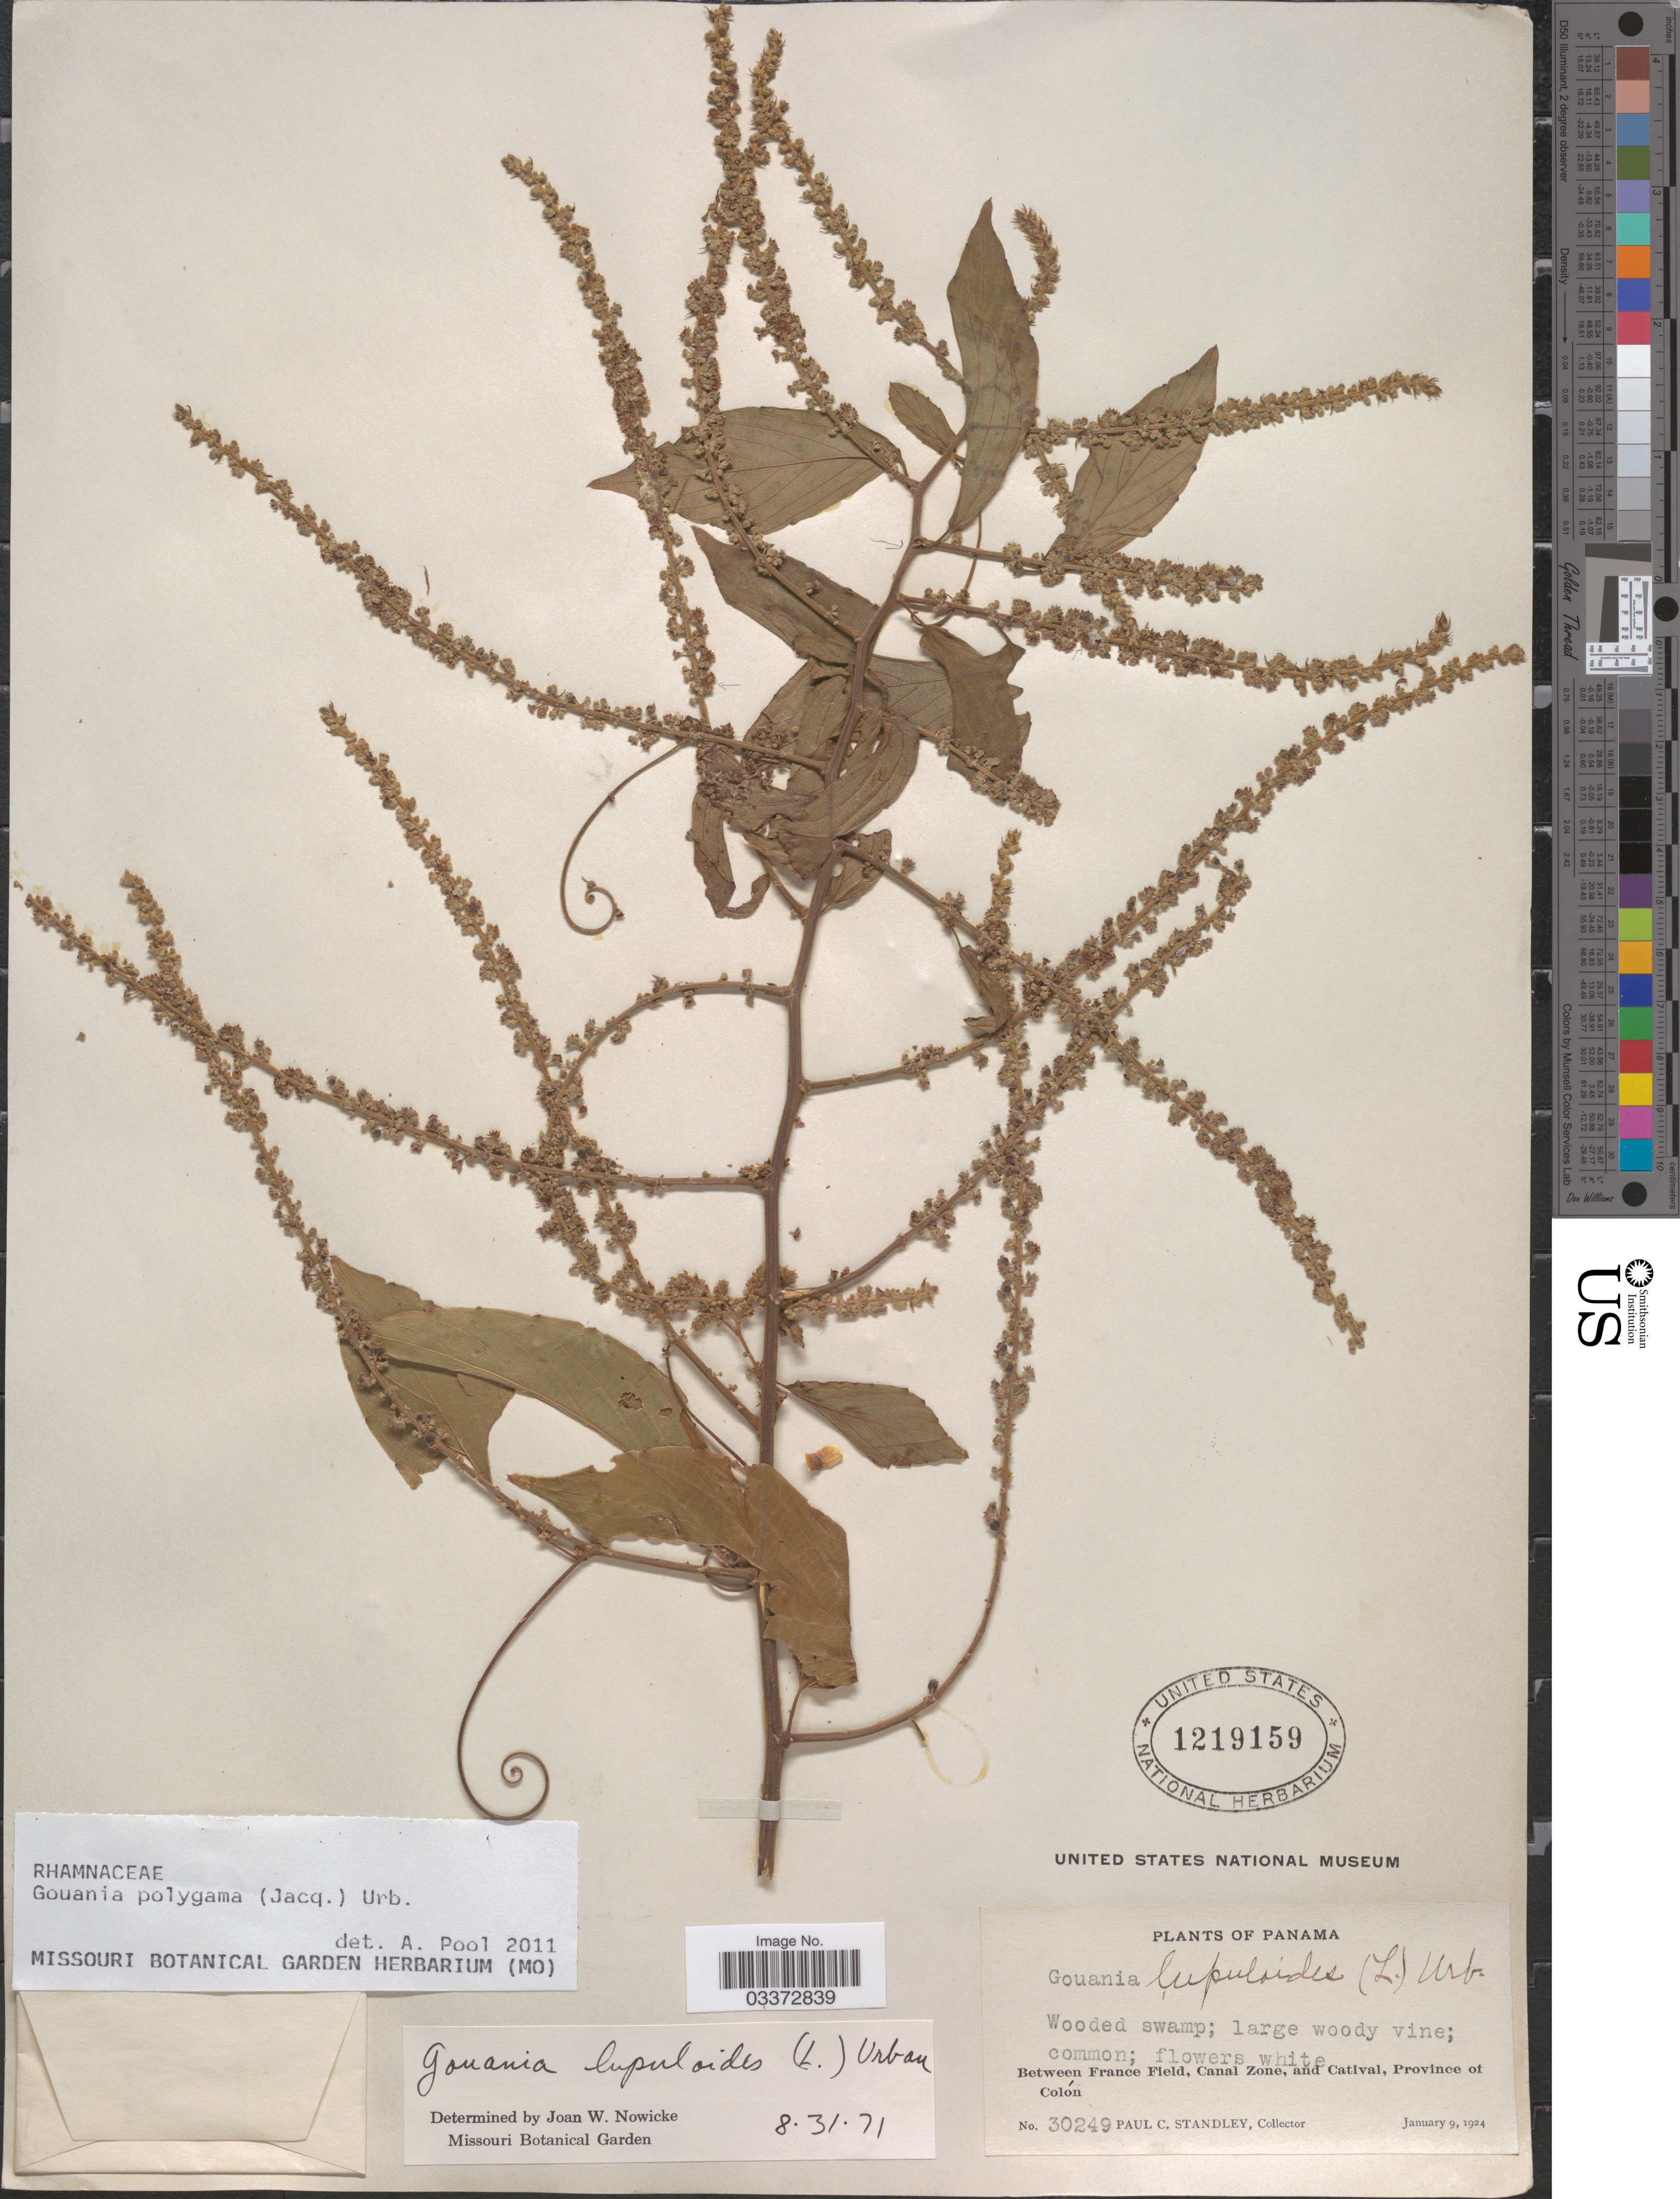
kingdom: Plantae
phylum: Tracheophyta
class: Magnoliopsida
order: Rosales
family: Rhamnaceae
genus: Gouania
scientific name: Gouania polygama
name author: (Jacq.) Urb.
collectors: P. C. Standley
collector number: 30249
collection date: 1924-01-09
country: Panama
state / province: Colón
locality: Between France Field, Canal Zone, and Catival, Province of Colón.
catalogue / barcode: US 1219159